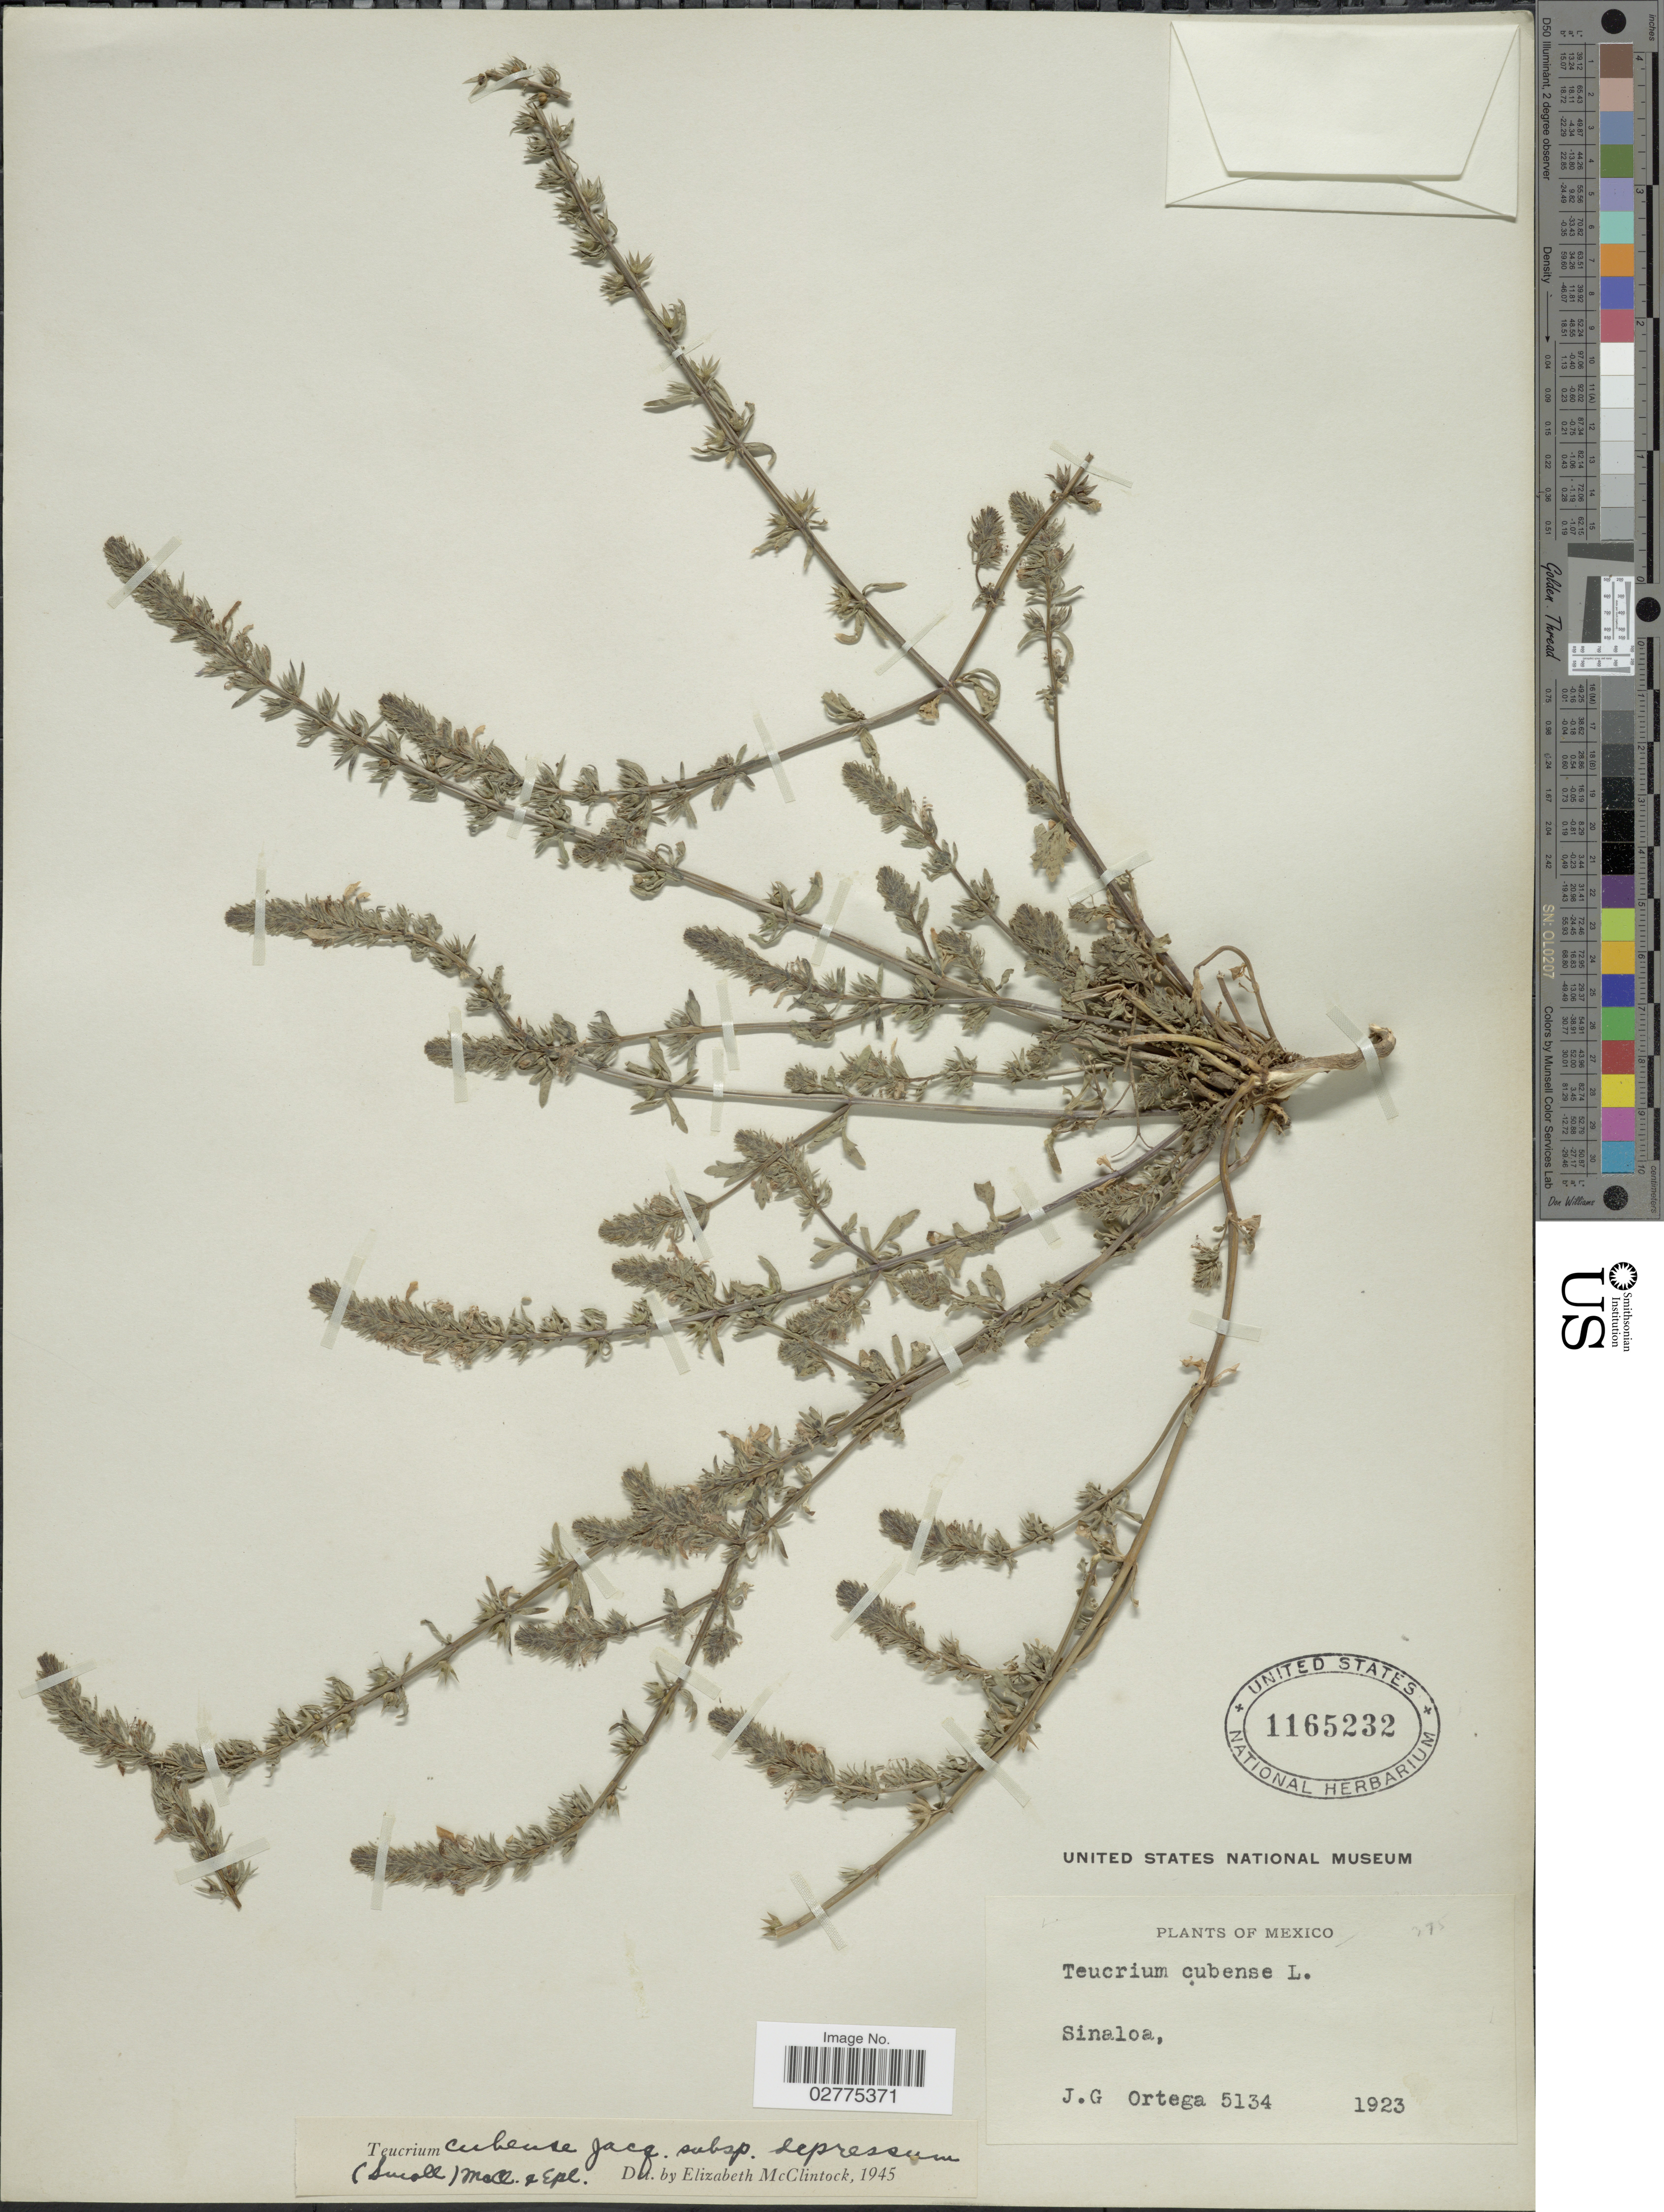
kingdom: Plantae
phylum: Tracheophyta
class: Magnoliopsida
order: Lamiales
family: Lamiaceae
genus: Teucrium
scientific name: Teucrium cubense subsp. depressum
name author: (Small) E. M. McClint. & Epling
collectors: J. Ortega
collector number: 5134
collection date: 1923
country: Mexico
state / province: Sinaloa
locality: Sinaloa.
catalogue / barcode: US 1165232